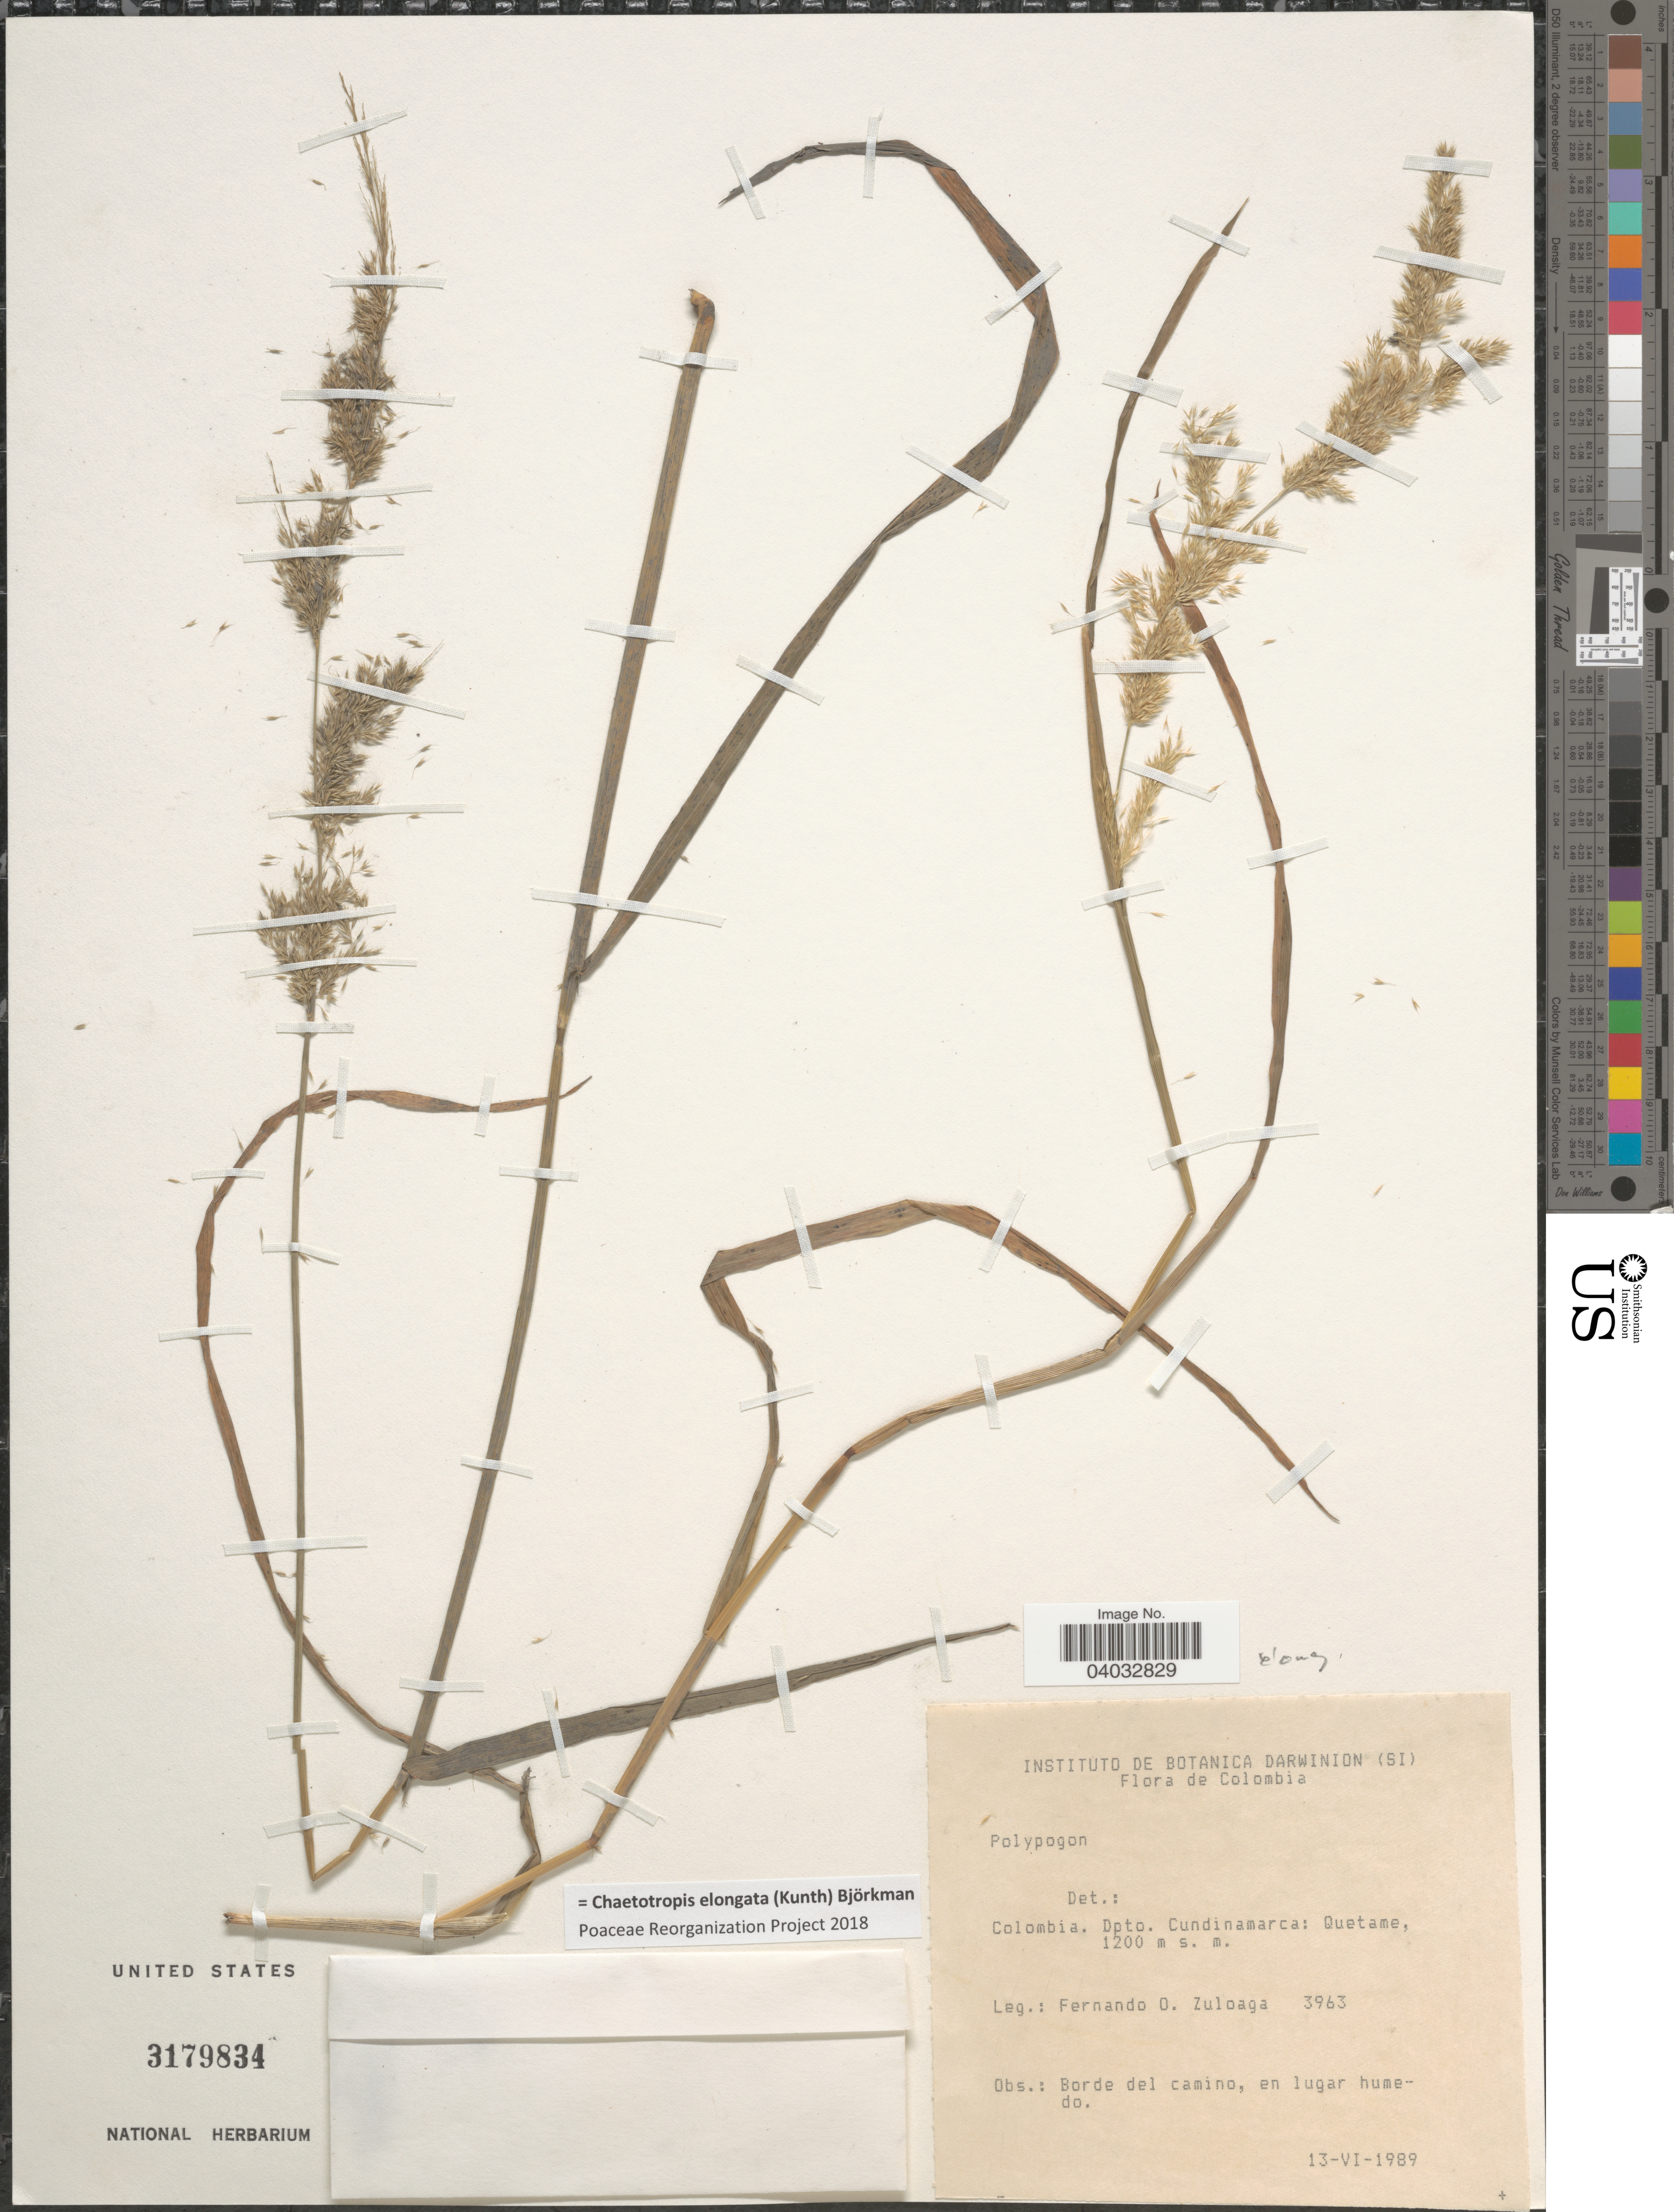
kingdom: Plantae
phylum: Tracheophyta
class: Liliopsida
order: Poales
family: Poaceae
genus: Chaetotropis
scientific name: Chaetotropis elongata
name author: (Kunth) Björkman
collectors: F. O. Zuloaga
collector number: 3963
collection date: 1989-06-13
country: Colombia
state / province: Cundinamarca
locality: Dpto. Cundinamarca: Quetame. Borde del camino, en lugar humedo.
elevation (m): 1200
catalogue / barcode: US 3179834